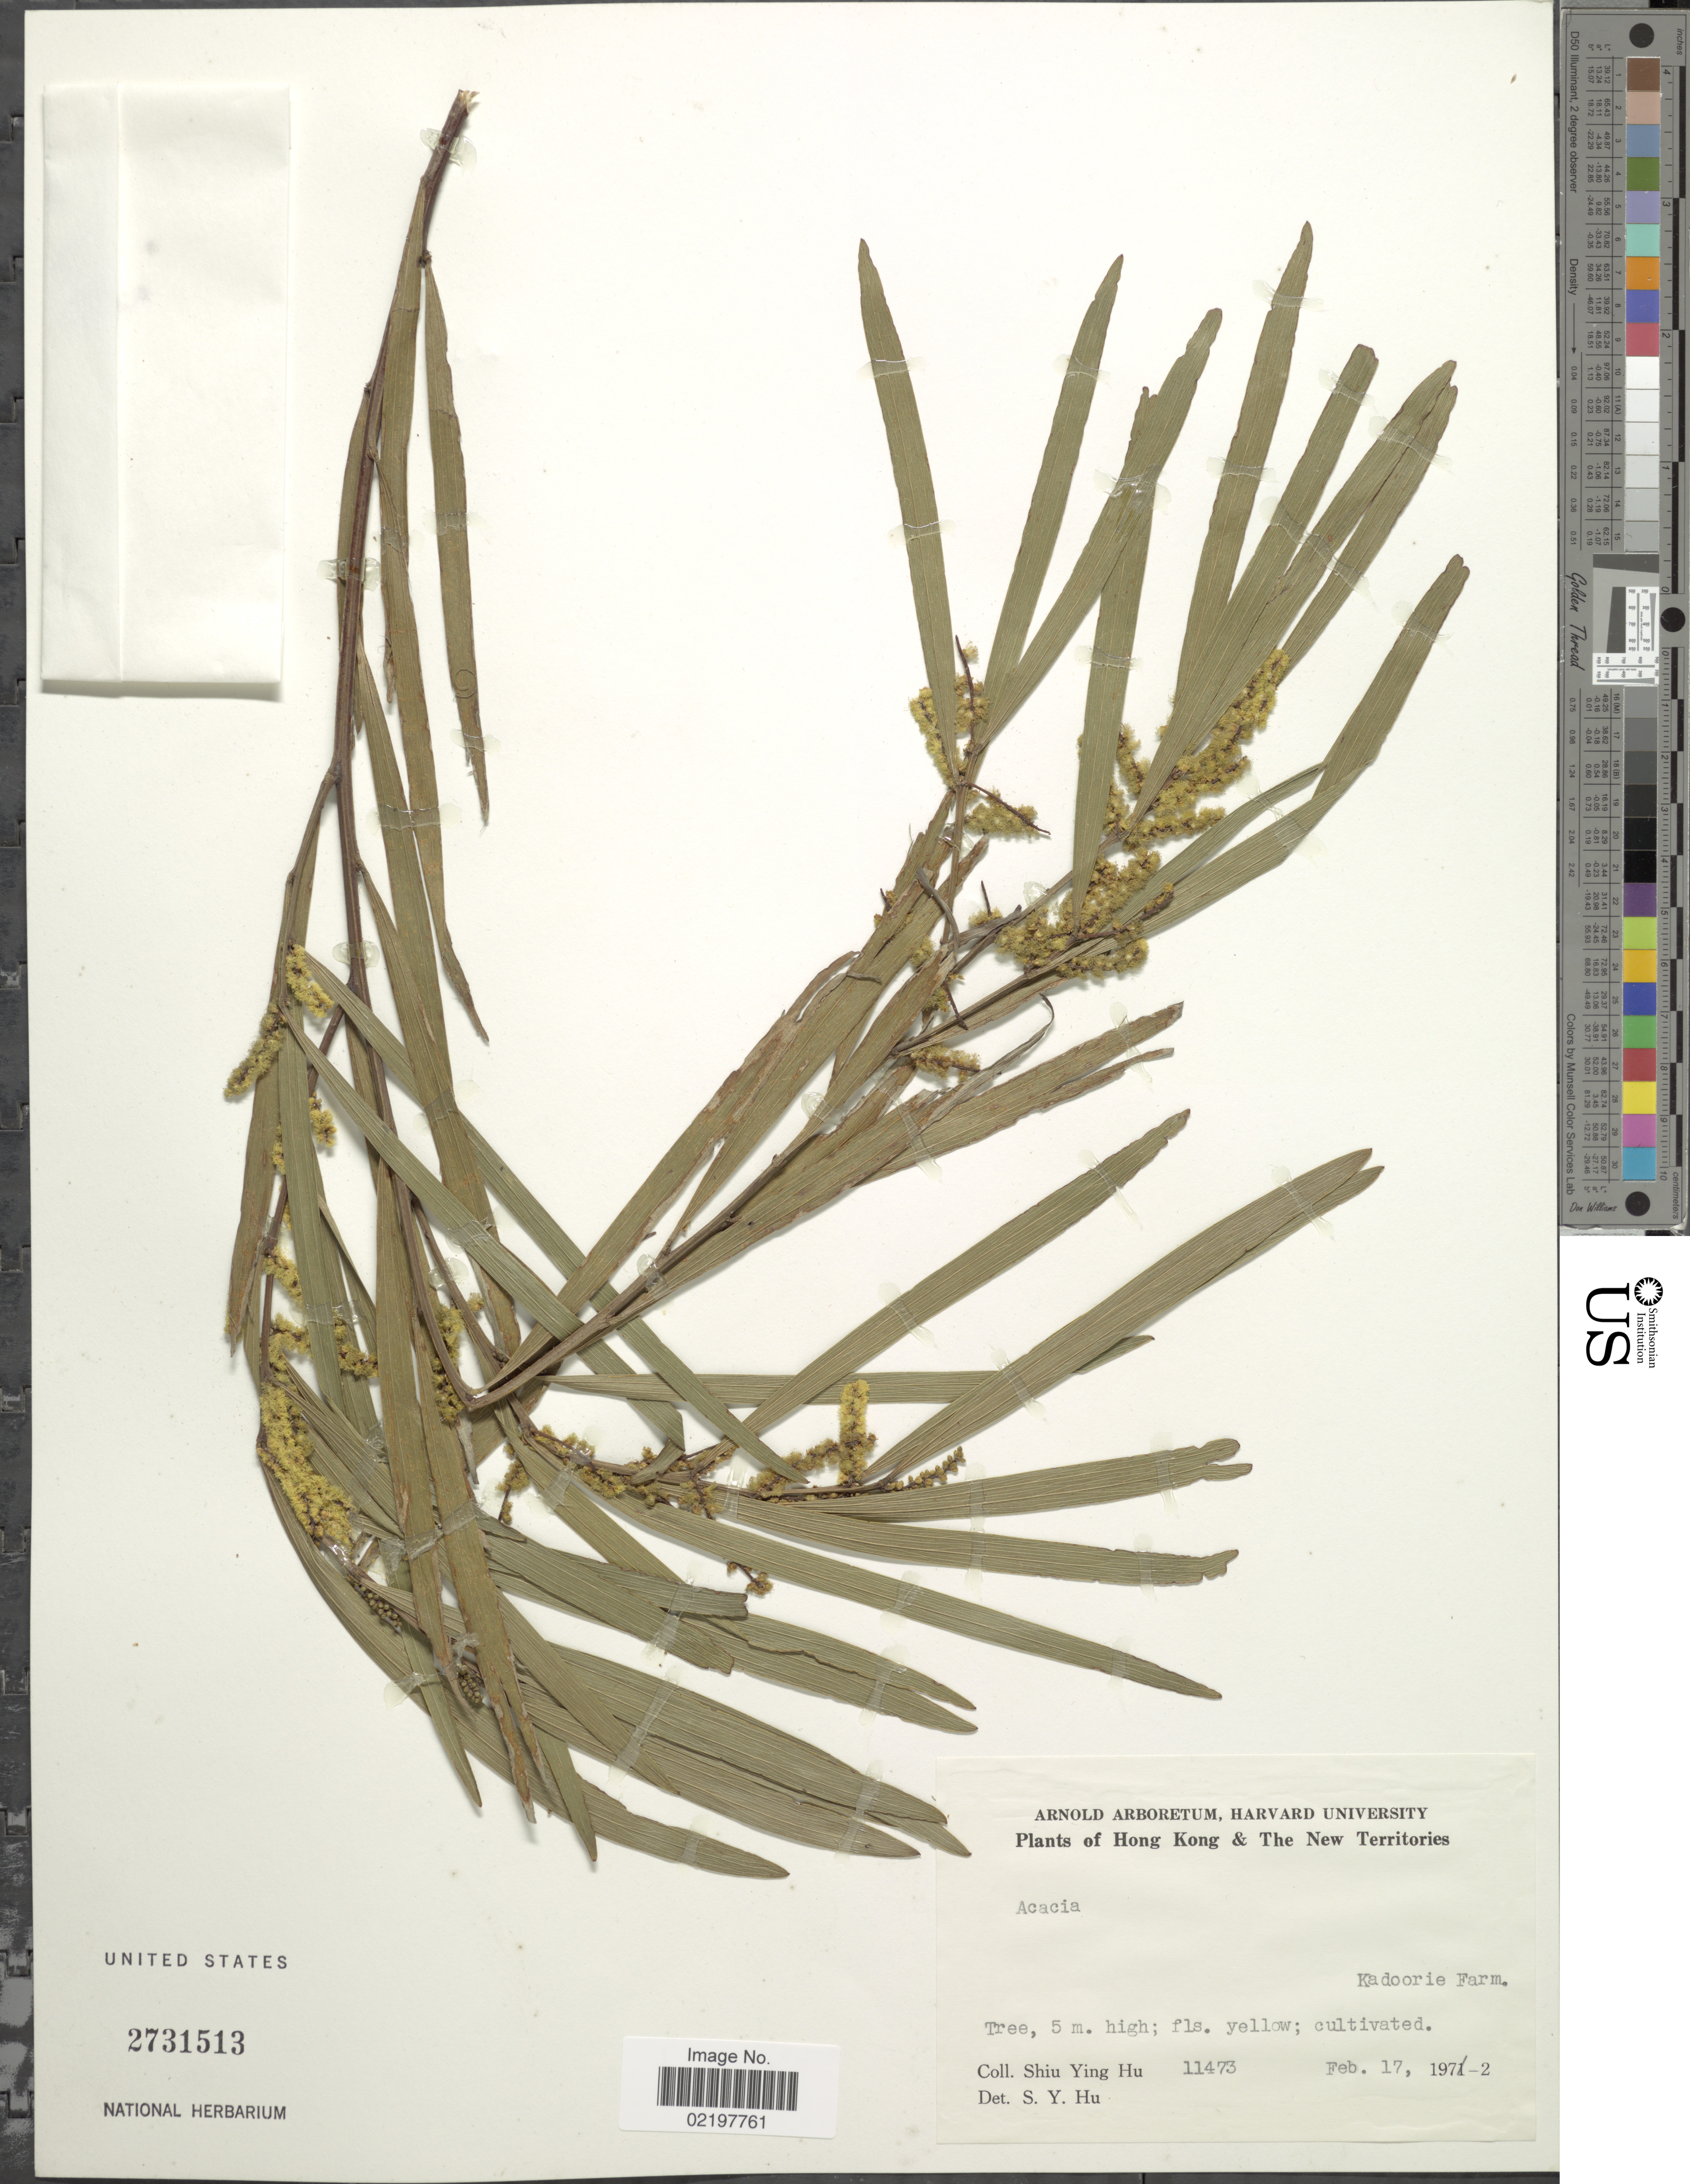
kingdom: Plantae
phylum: Tracheophyta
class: Magnoliopsida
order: Fabales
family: Fabaceae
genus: Acacia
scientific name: Acacia sp.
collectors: S. Y. Hu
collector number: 11473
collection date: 1972-02-17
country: China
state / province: Hong Kong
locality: Hong Kong & The New Territories, Kadoorie Farm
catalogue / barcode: US 2731513